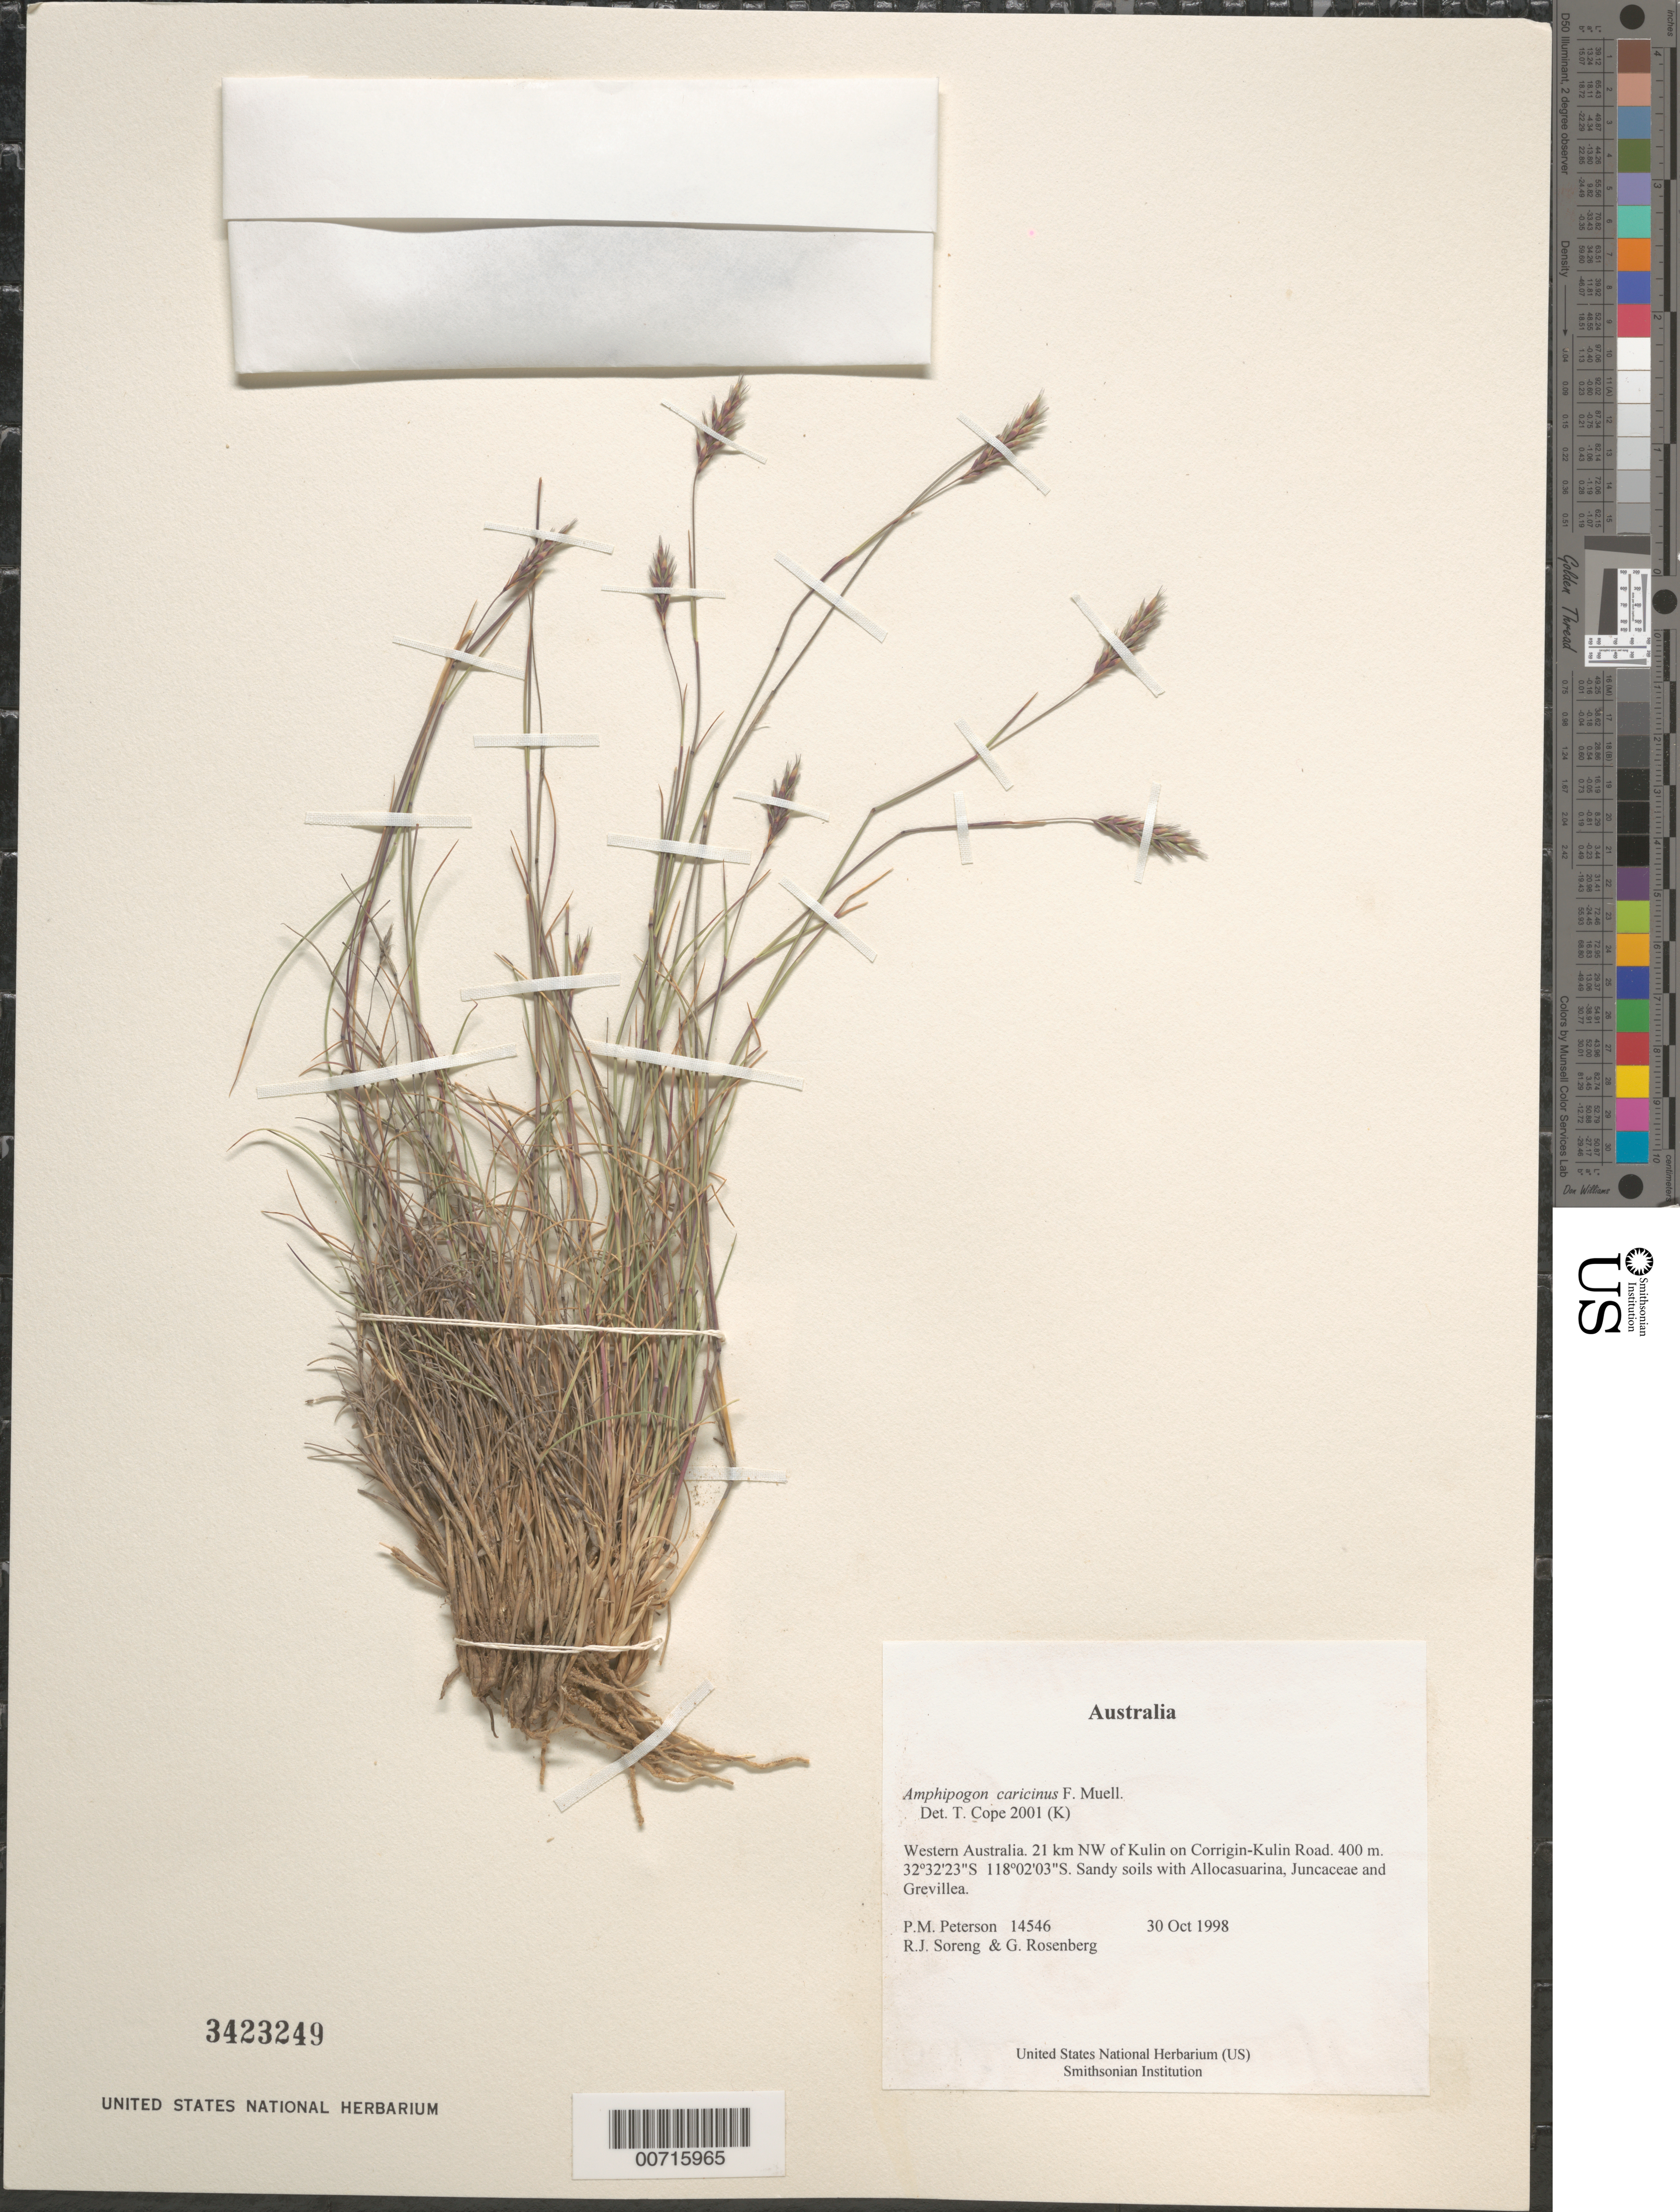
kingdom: Plantae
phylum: Tracheophyta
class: Liliopsida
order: Poales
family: Poaceae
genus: Amphipogon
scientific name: Amphipogon caricinus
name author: F. Muell.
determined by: Cope, T. A.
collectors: P. M. Peterson, R. J. Soreng & G. Rosenberg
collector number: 14546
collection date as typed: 30 Oct 1998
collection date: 1998-10-30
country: Australia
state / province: Western Australia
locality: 21 km NW of Kulin on Corrigin-Kulin Road.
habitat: Sandy soils with Allocasuarina, Juncaceae and Grevillea.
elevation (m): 400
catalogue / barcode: US 3423249